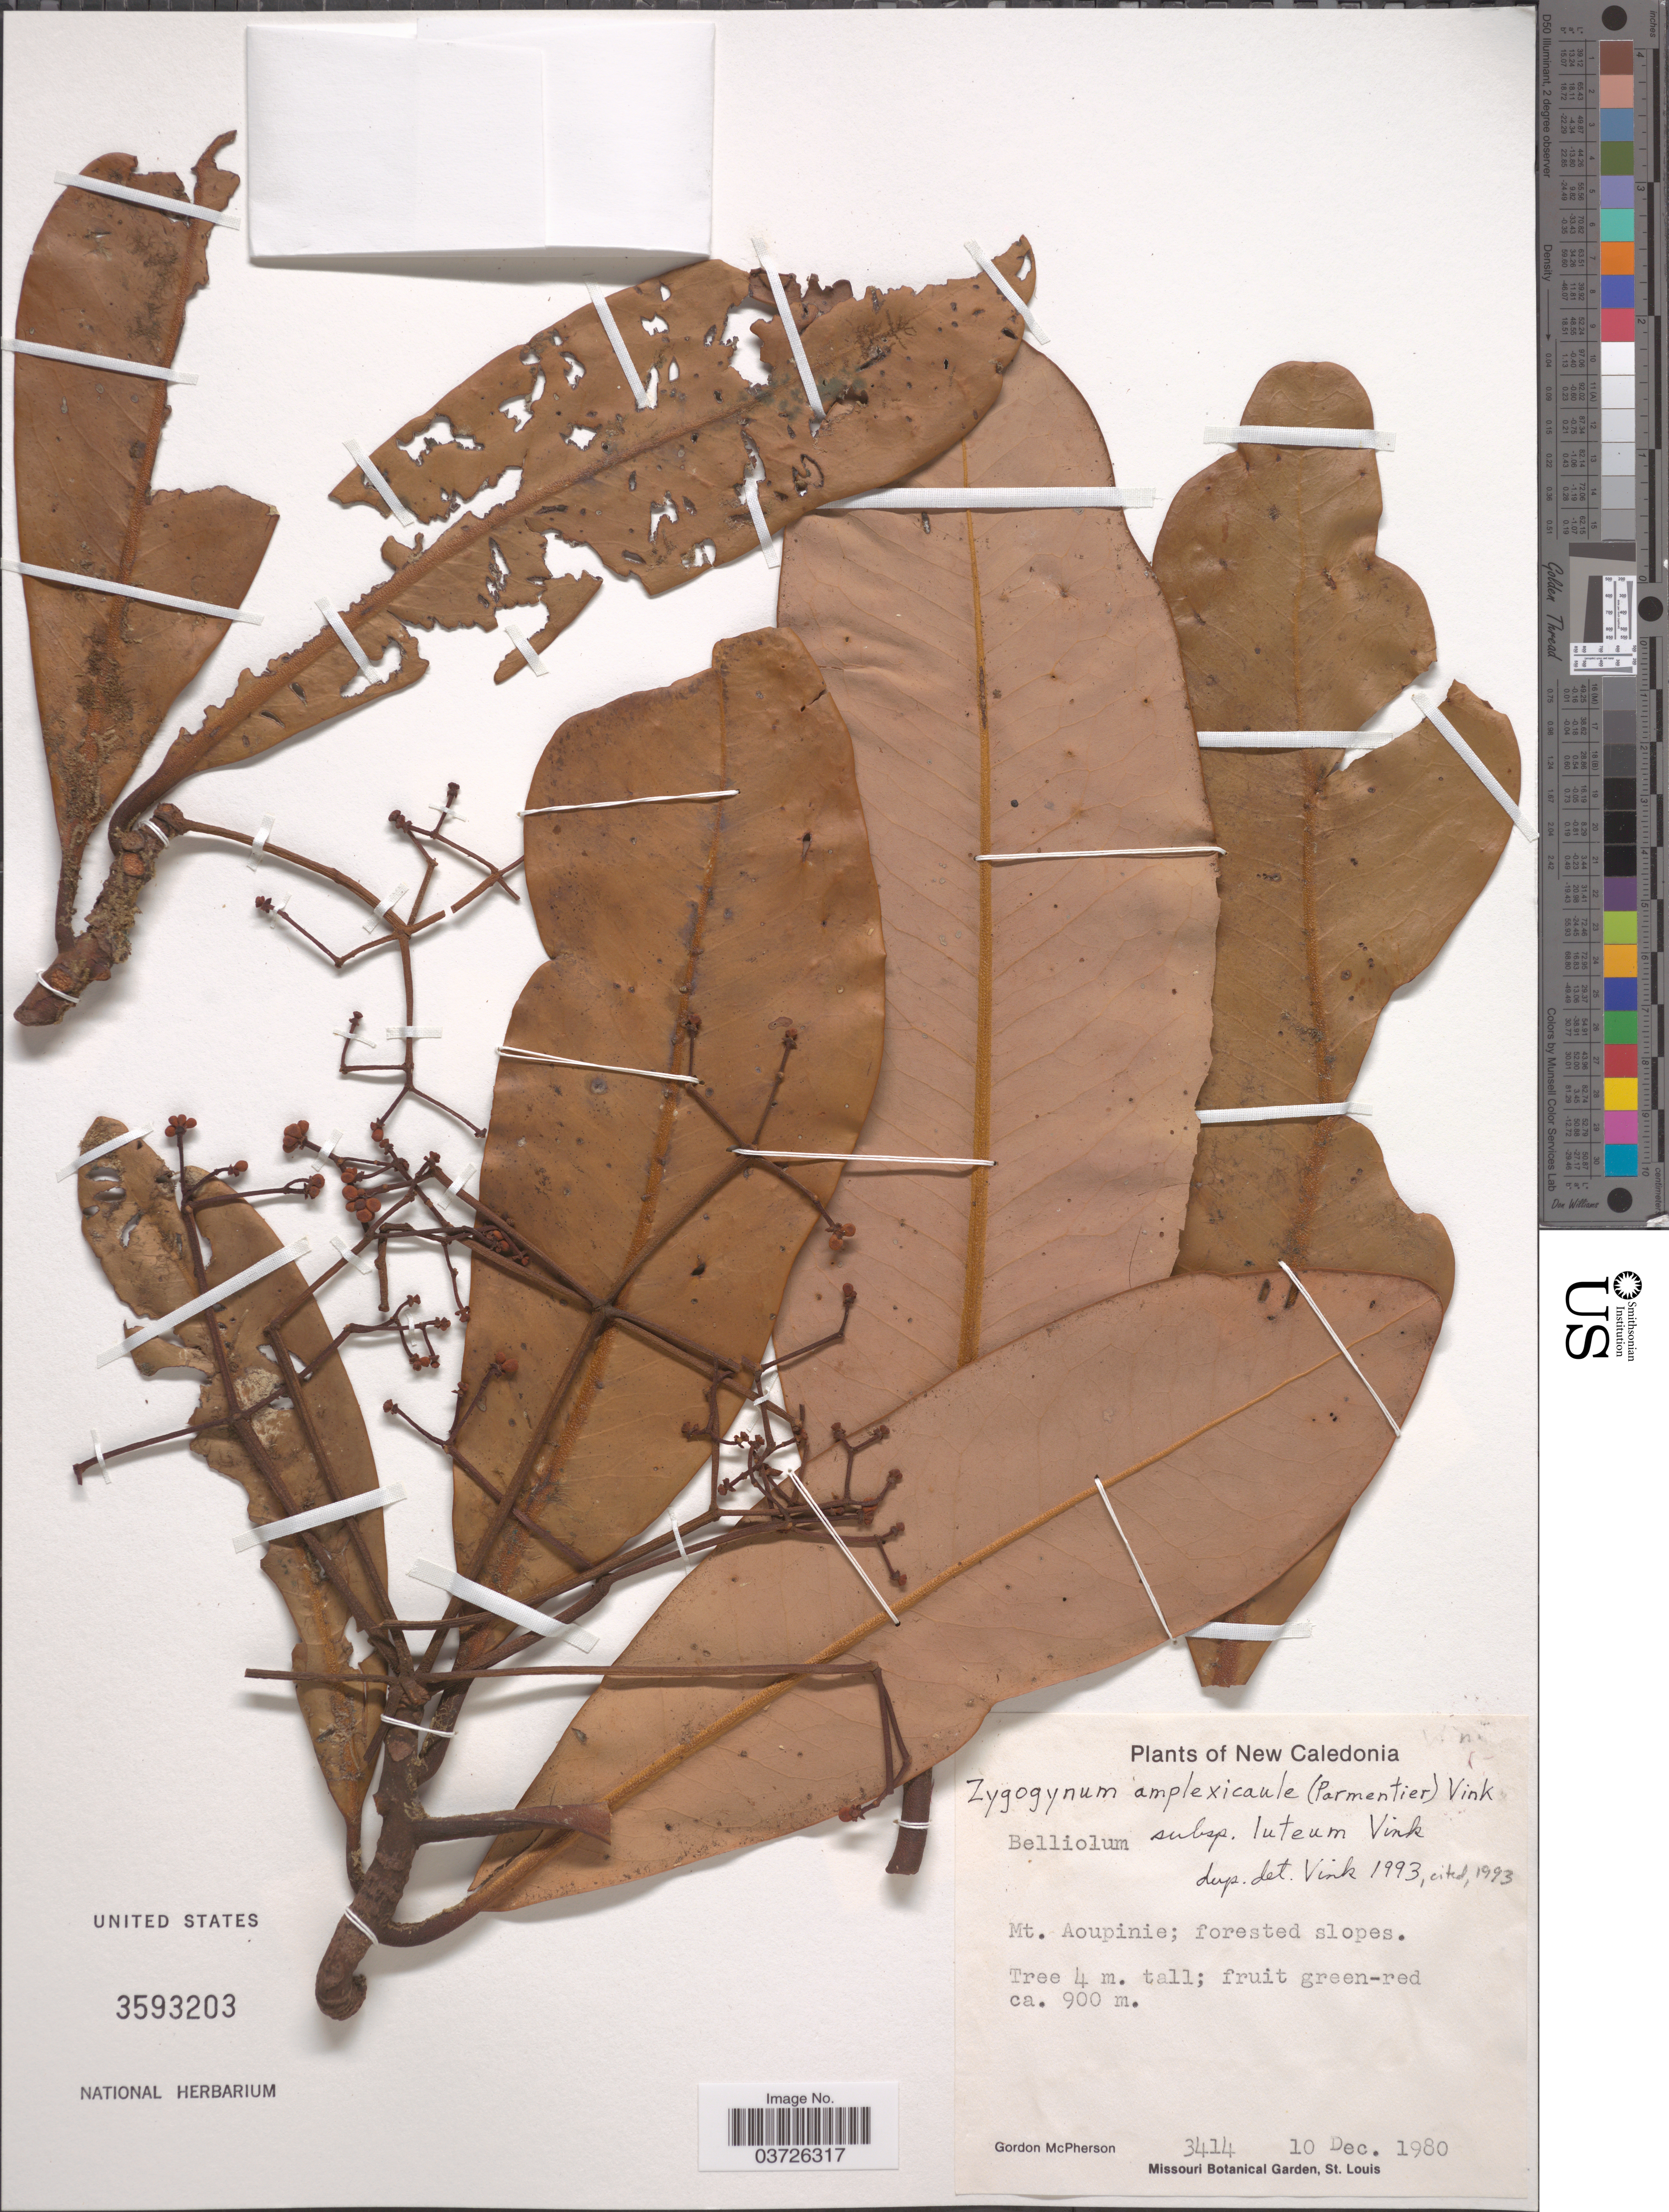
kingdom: Plantae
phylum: Tracheophyta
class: Magnoliopsida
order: Canellales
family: Winteraceae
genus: Zygogynum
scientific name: Zygogynum argenteum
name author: (A.C. Sm.) Vink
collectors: G. D. McPherson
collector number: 3414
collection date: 1980-12-10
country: New Caledonia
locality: Mt. Aoupinie.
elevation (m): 900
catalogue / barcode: US 3593203